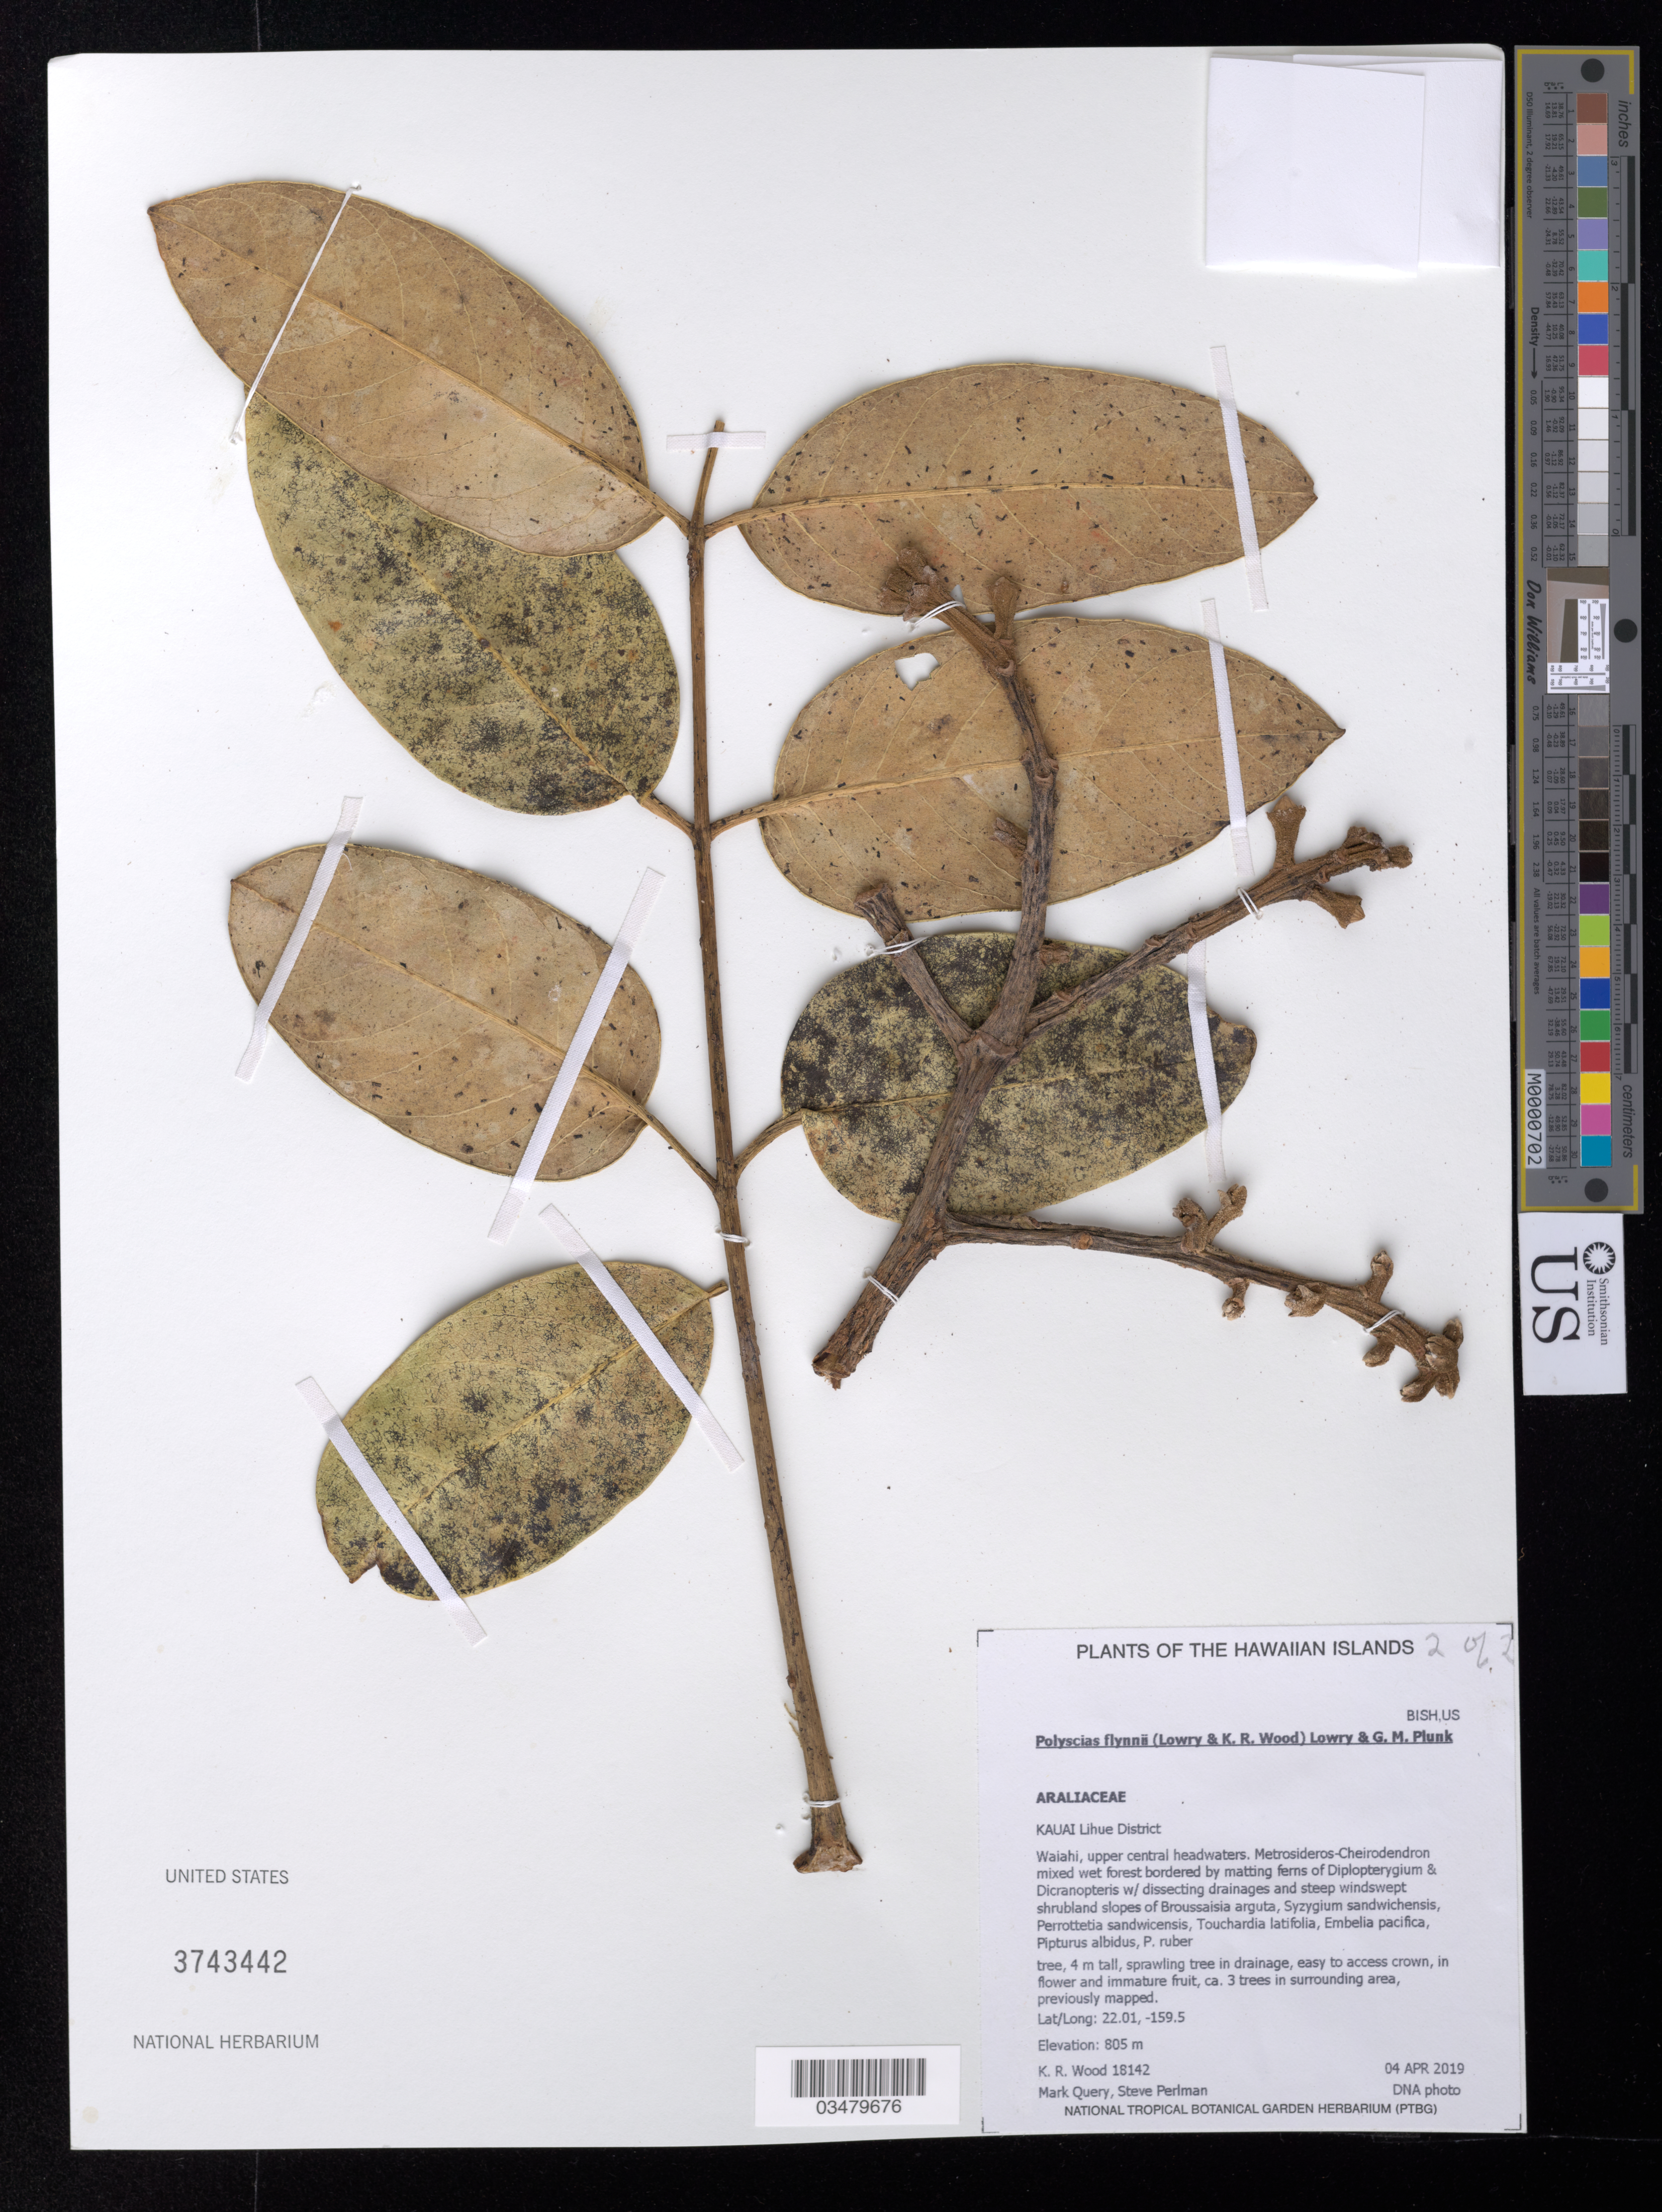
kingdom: Plantae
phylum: Tracheophyta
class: Magnoliopsida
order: Apiales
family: Araliaceae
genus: Polyscias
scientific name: Polyscias flynnii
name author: (Lowry & K.R. Wood) Lowry & G. M. Plunkett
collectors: K. R. Wood, M. Query & S. P. Perlman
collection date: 2019-04-04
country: United States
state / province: Hawaii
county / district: Kauai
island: Kaua'i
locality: Lihue District, Waiahi, upper central headwaters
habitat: Mixed wet forest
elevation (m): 805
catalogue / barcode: US 3743442